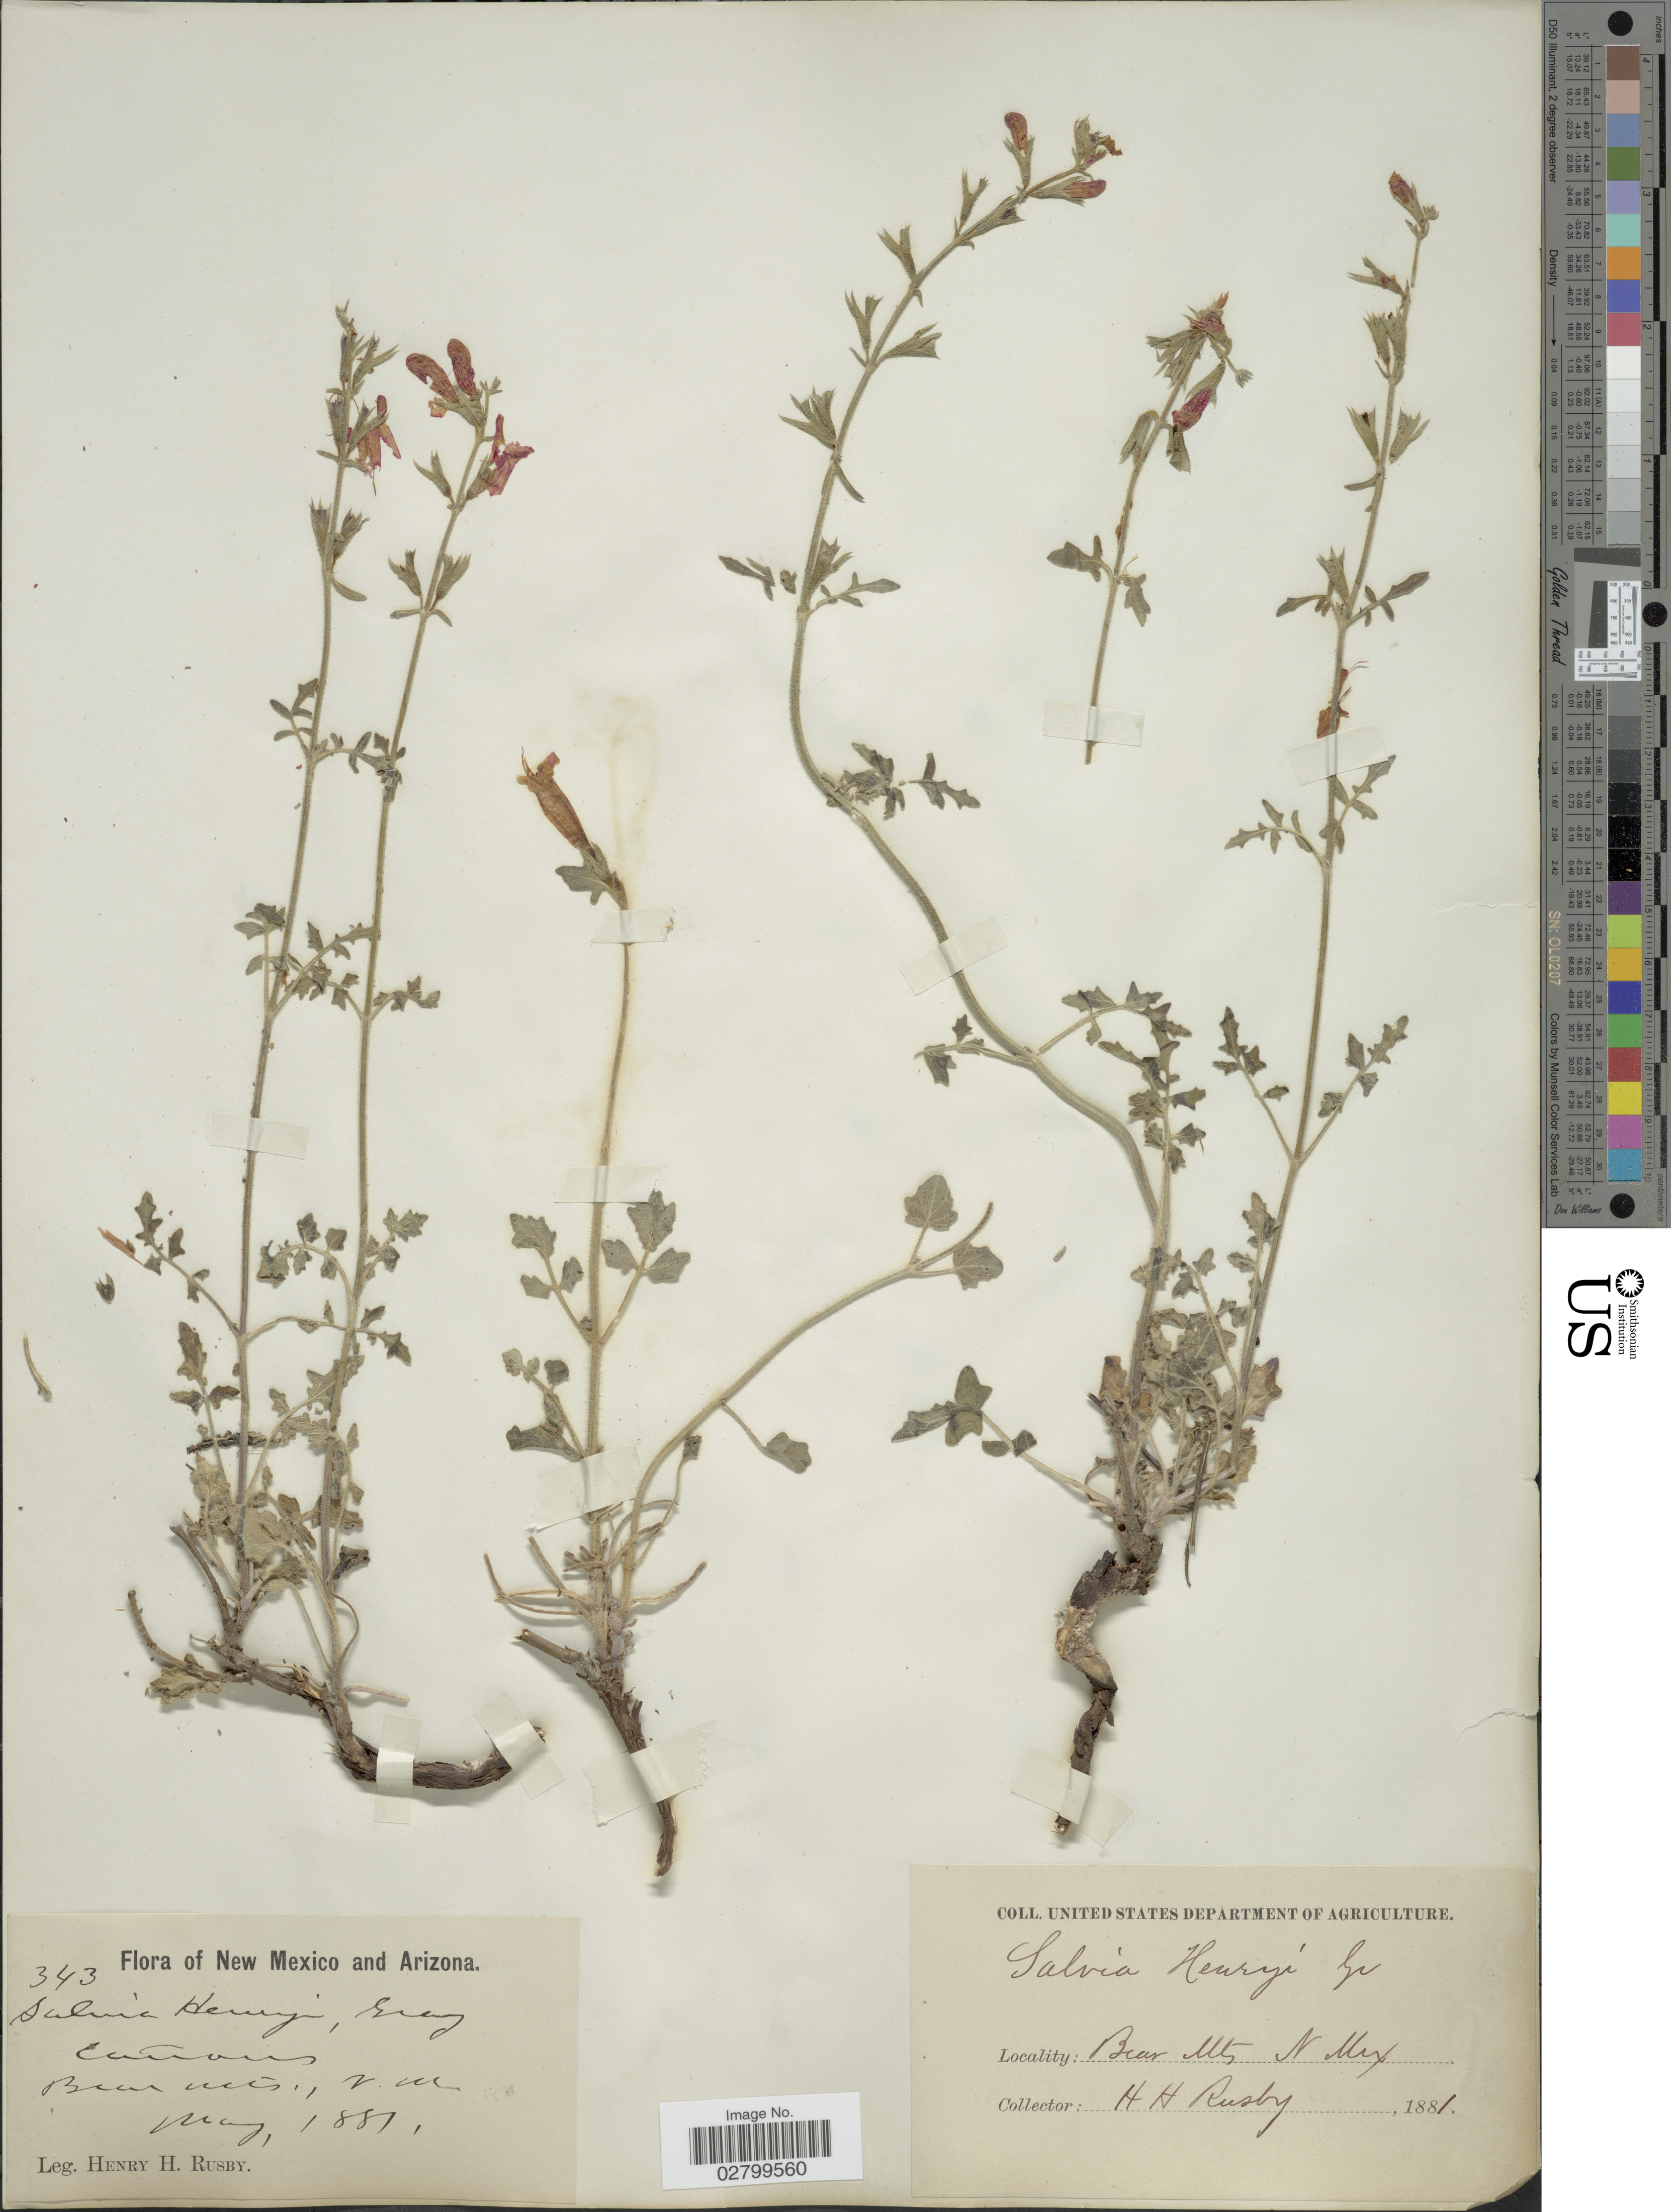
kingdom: Plantae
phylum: Tracheophyta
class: Magnoliopsida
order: Lamiales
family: Lamiaceae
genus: Salvia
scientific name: Salvia henryi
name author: A. Gray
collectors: H. H. Rusby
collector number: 343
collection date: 1881-05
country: United States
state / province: New Mexico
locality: Cañons, Bear Mts., N.M.